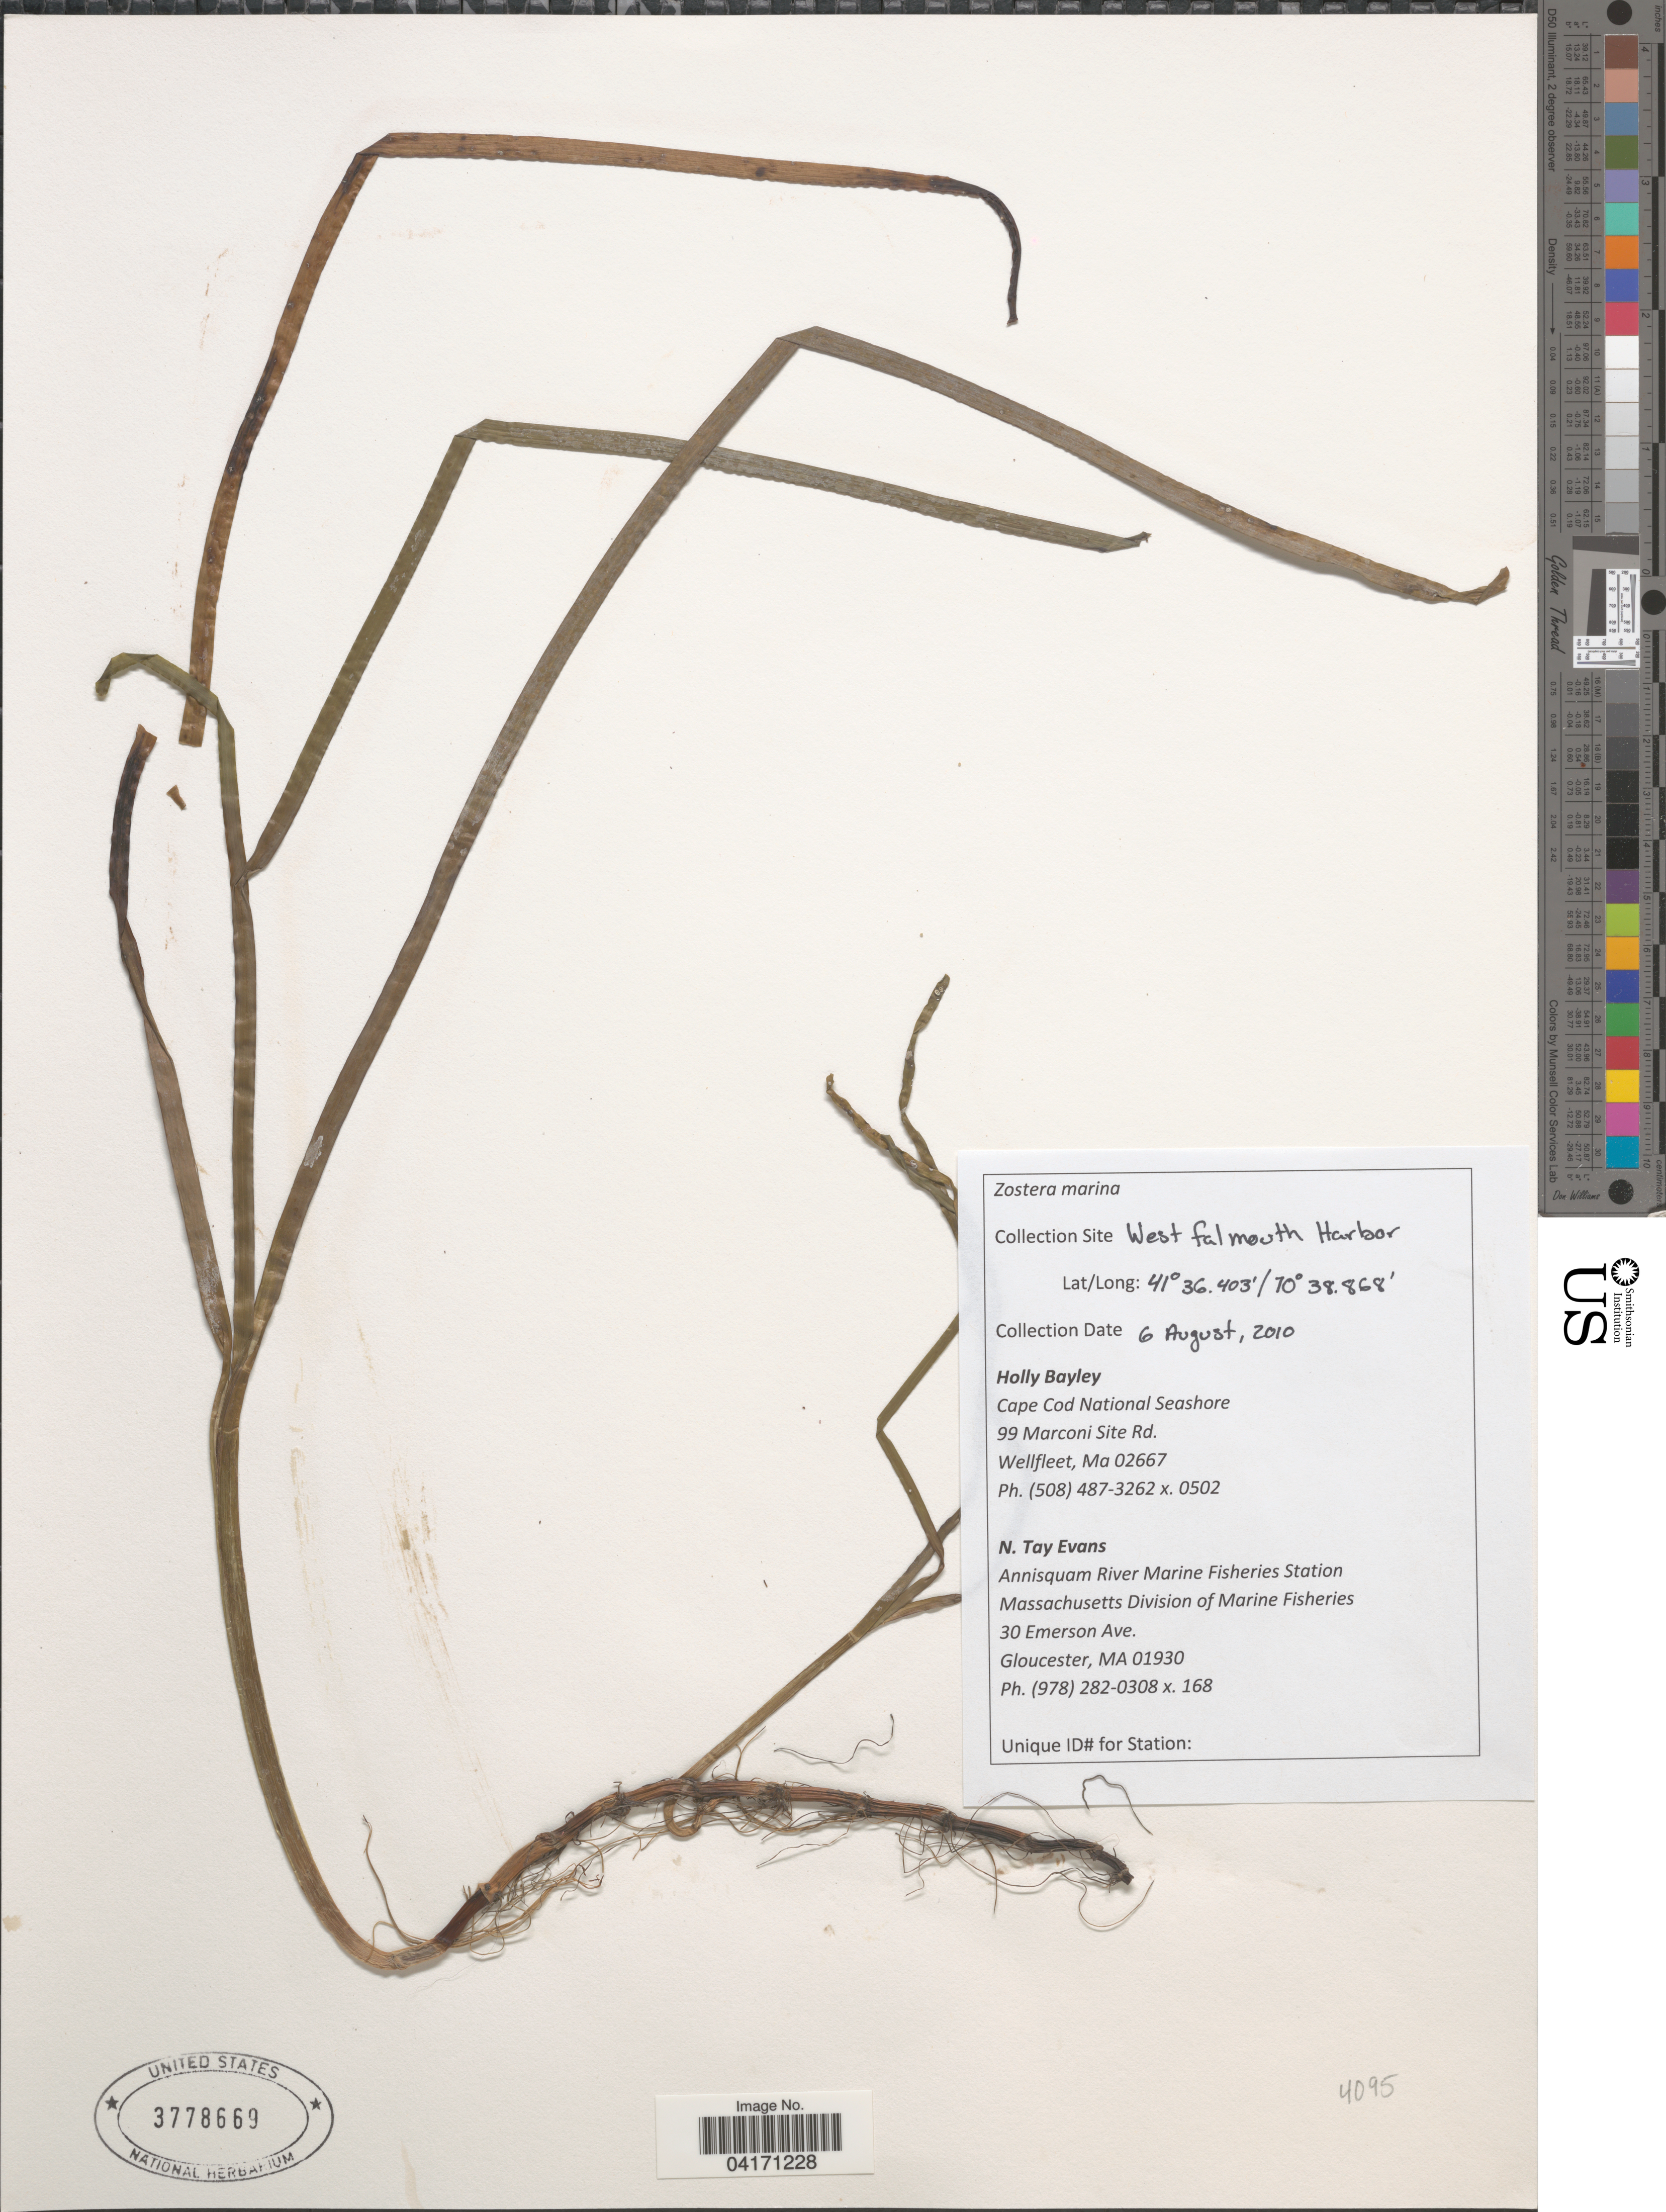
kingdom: Plantae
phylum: Tracheophyta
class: Liliopsida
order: Alismatales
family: Zosteraceae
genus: Zostera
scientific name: Zostera marina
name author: L.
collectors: H. Bayley & N. Evans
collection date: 2010-08-06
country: United States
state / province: Massachusetts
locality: West falmouth Harbor.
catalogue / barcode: US 3778669